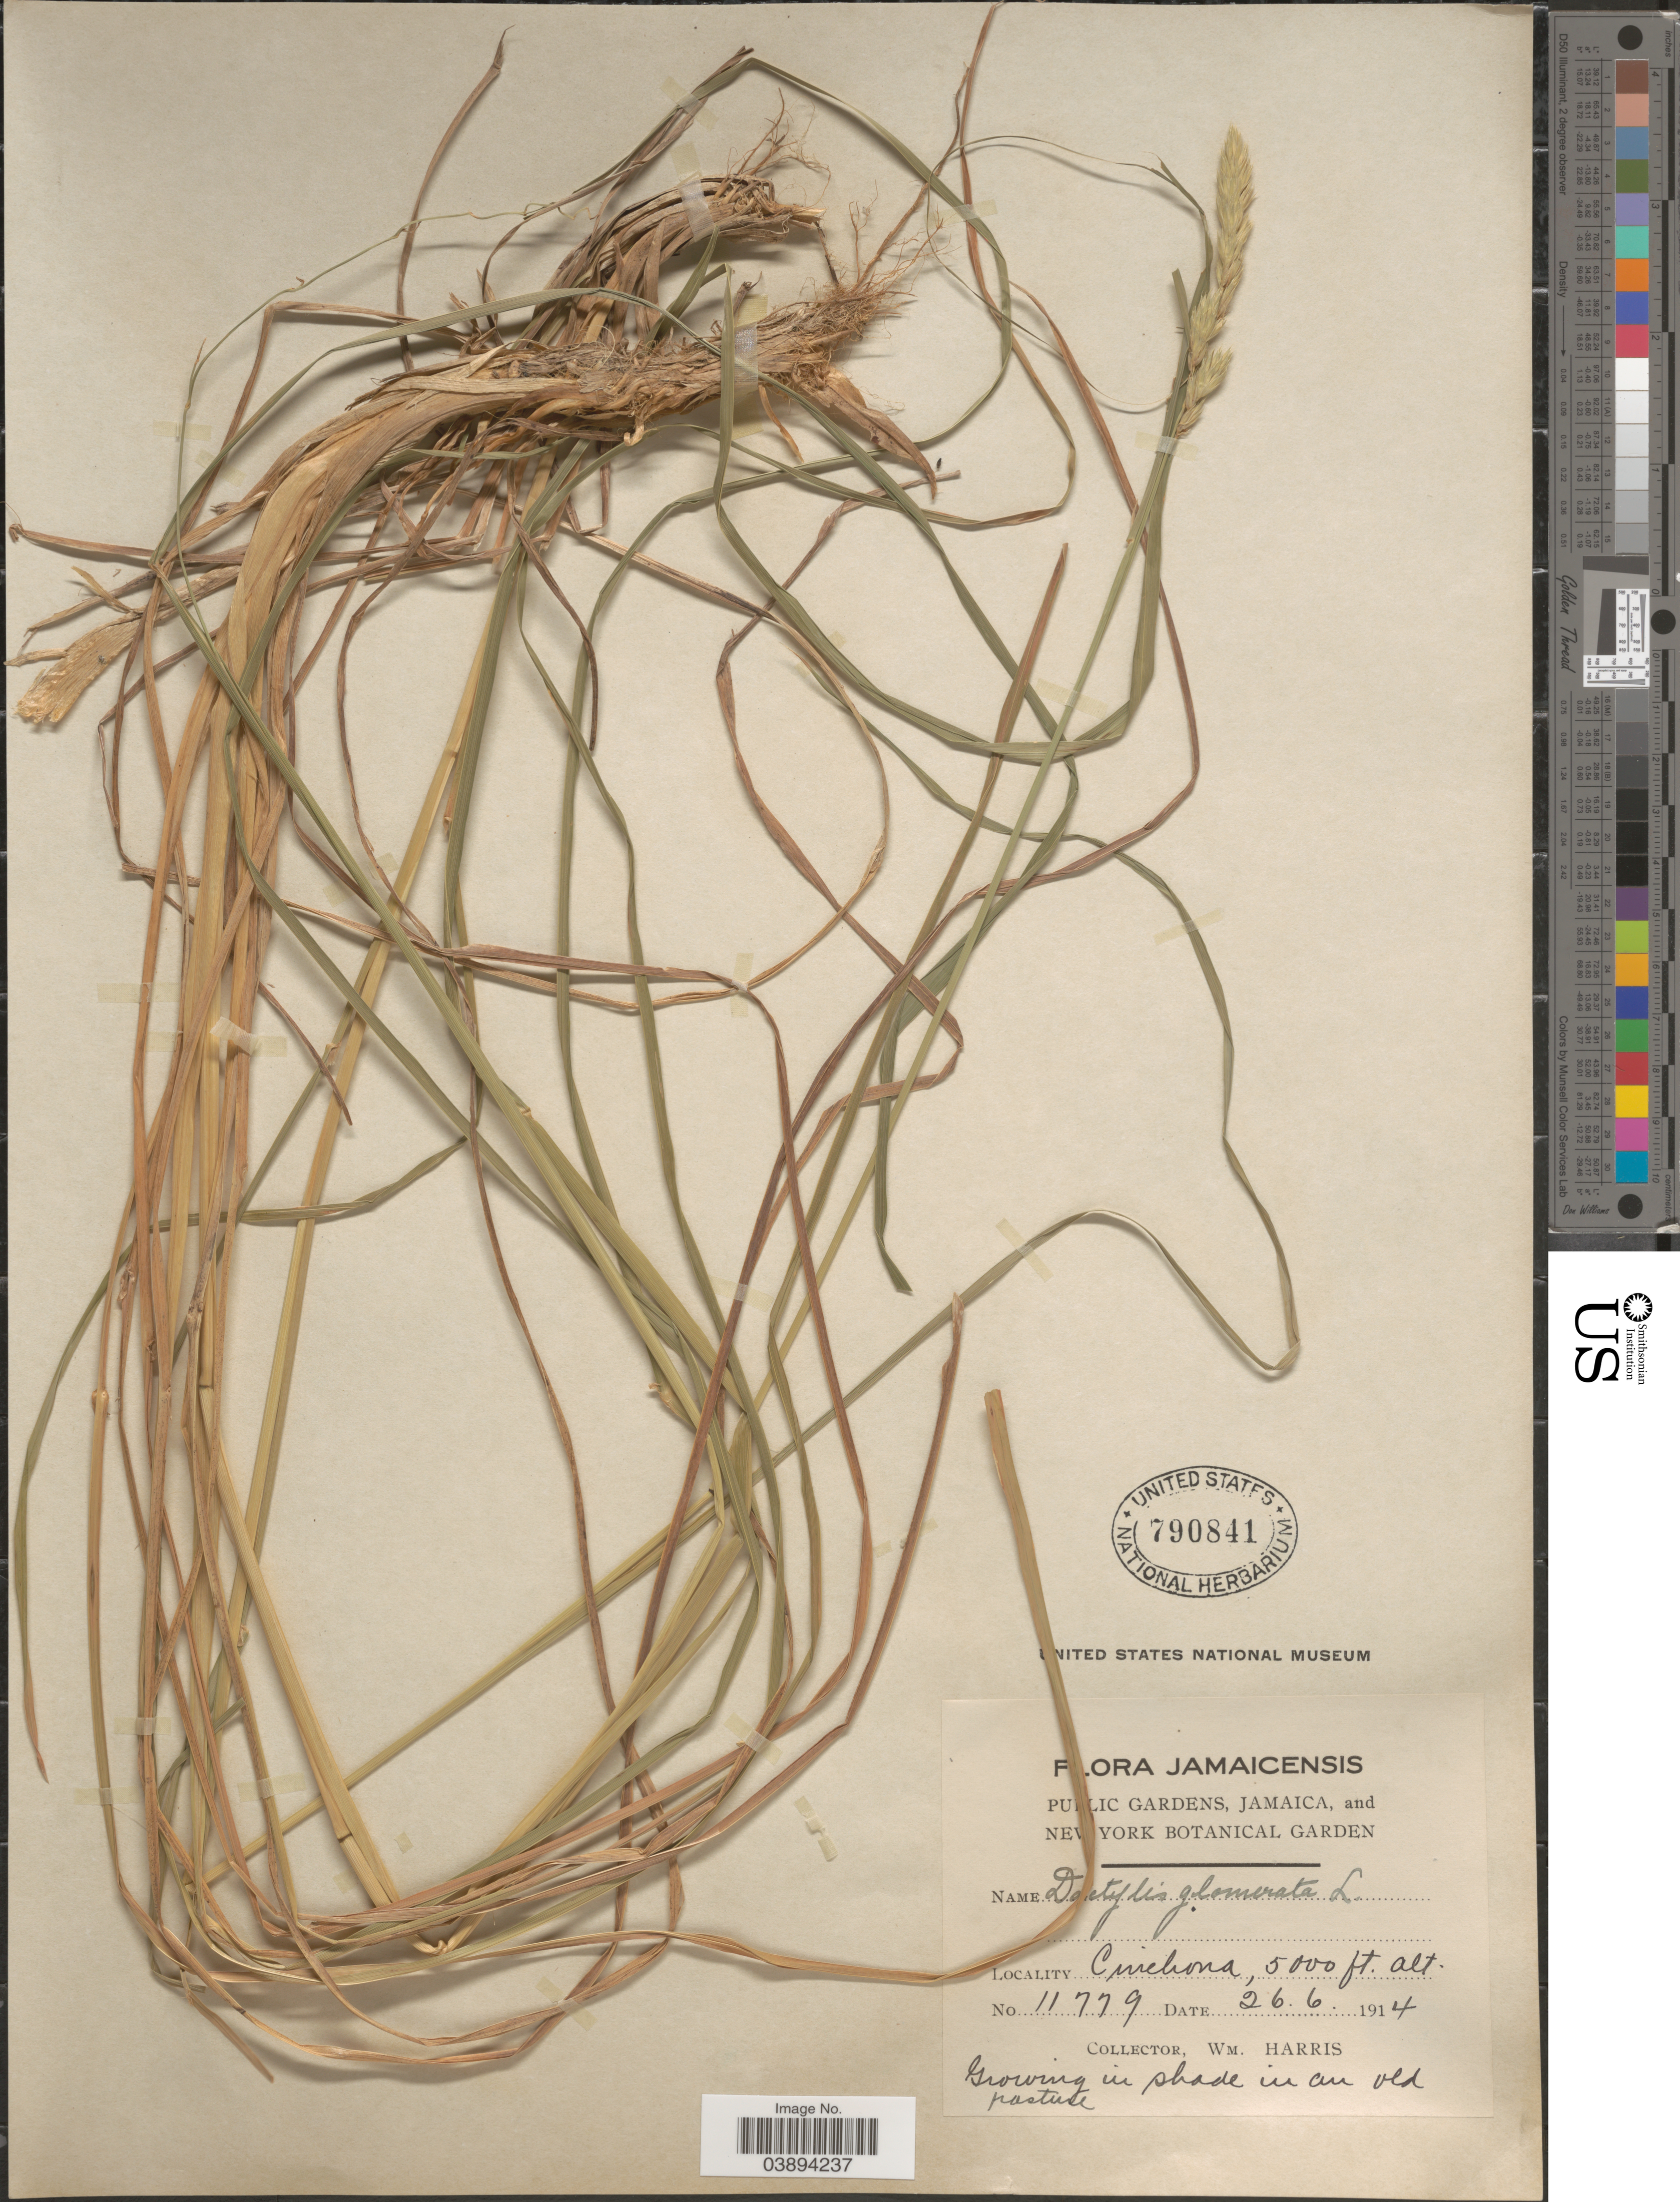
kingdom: Plantae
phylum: Tracheophyta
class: Liliopsida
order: Poales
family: Poaceae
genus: Dactylis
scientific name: Dactylis glomerata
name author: L.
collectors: W. H. Harris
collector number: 11779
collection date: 1914-06-26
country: Jamaica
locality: Jamaicensis. Cinchona.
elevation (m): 1524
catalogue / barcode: US 790841